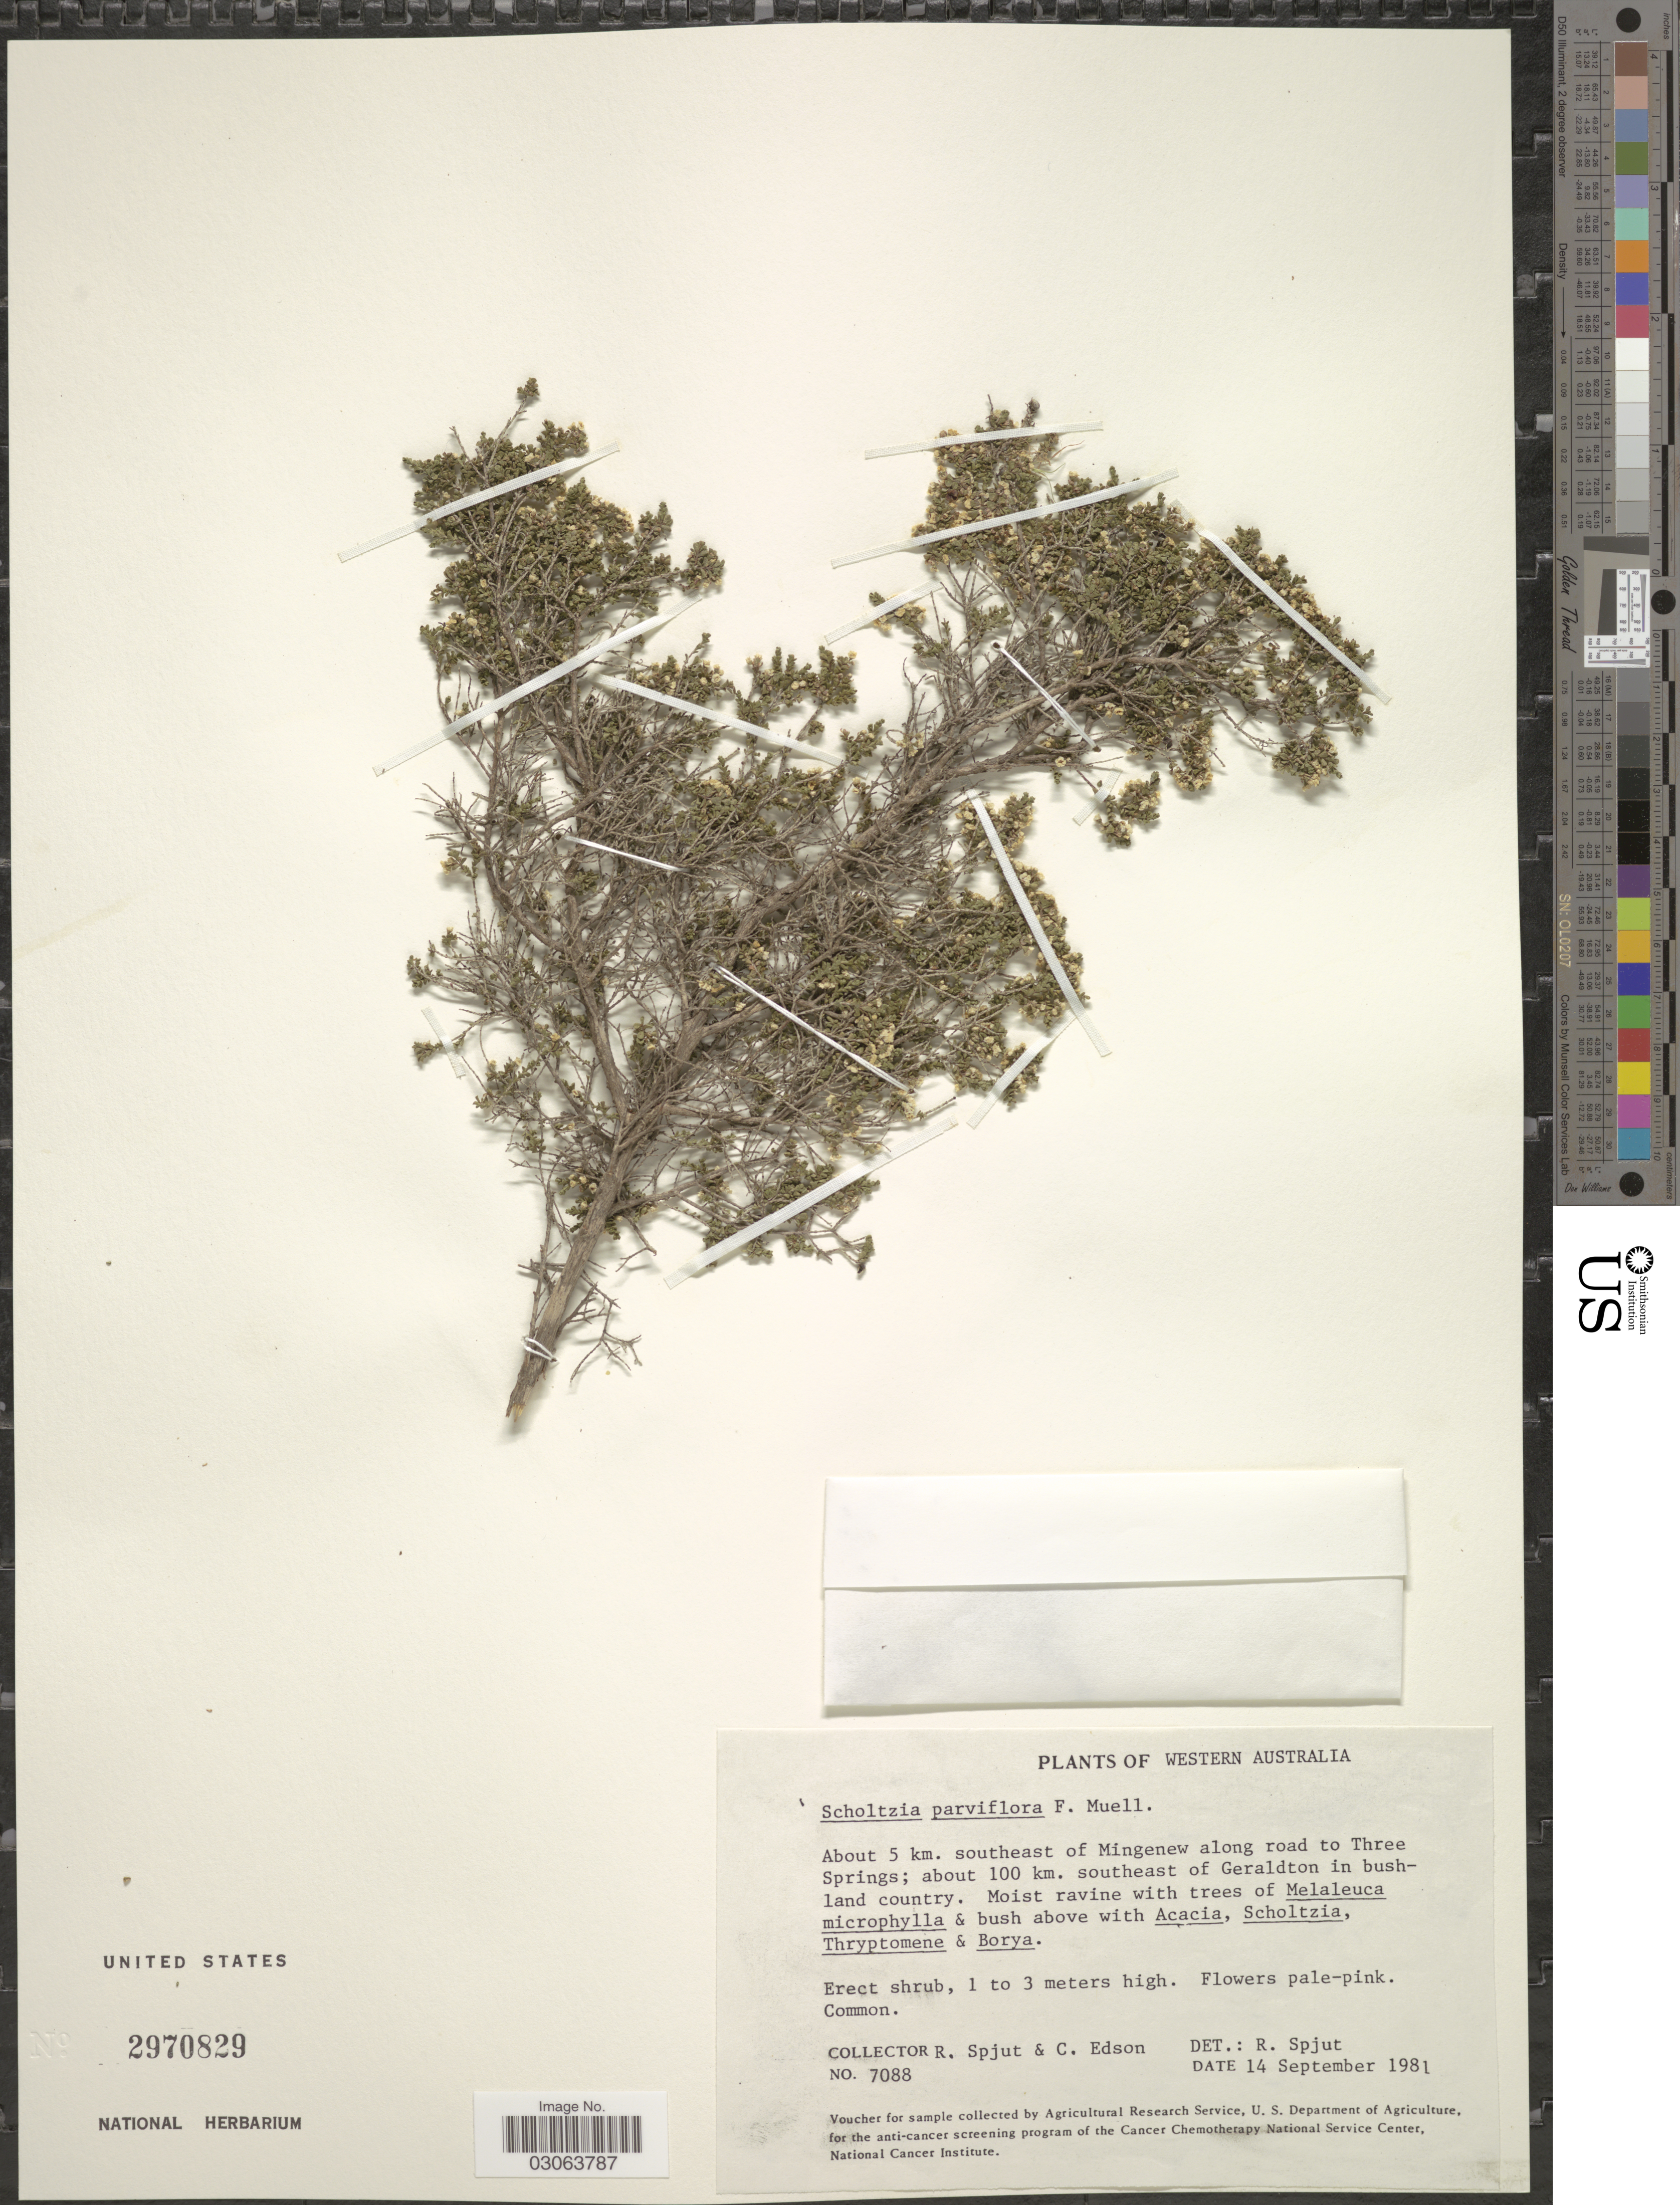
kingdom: Plantae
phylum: Tracheophyta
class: Magnoliopsida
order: Myrtales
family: Myrtaceae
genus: Scholtzia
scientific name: Scholtzia parviflora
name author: F. Muell.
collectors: R. Spjut & C. Edson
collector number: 7088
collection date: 1981-09-14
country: Australia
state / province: Western Australia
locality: About 5 km. southeast of Mingenew along road to Three Springs; about 100 km. southeast of Geraldton in bushland country.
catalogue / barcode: US 2970829